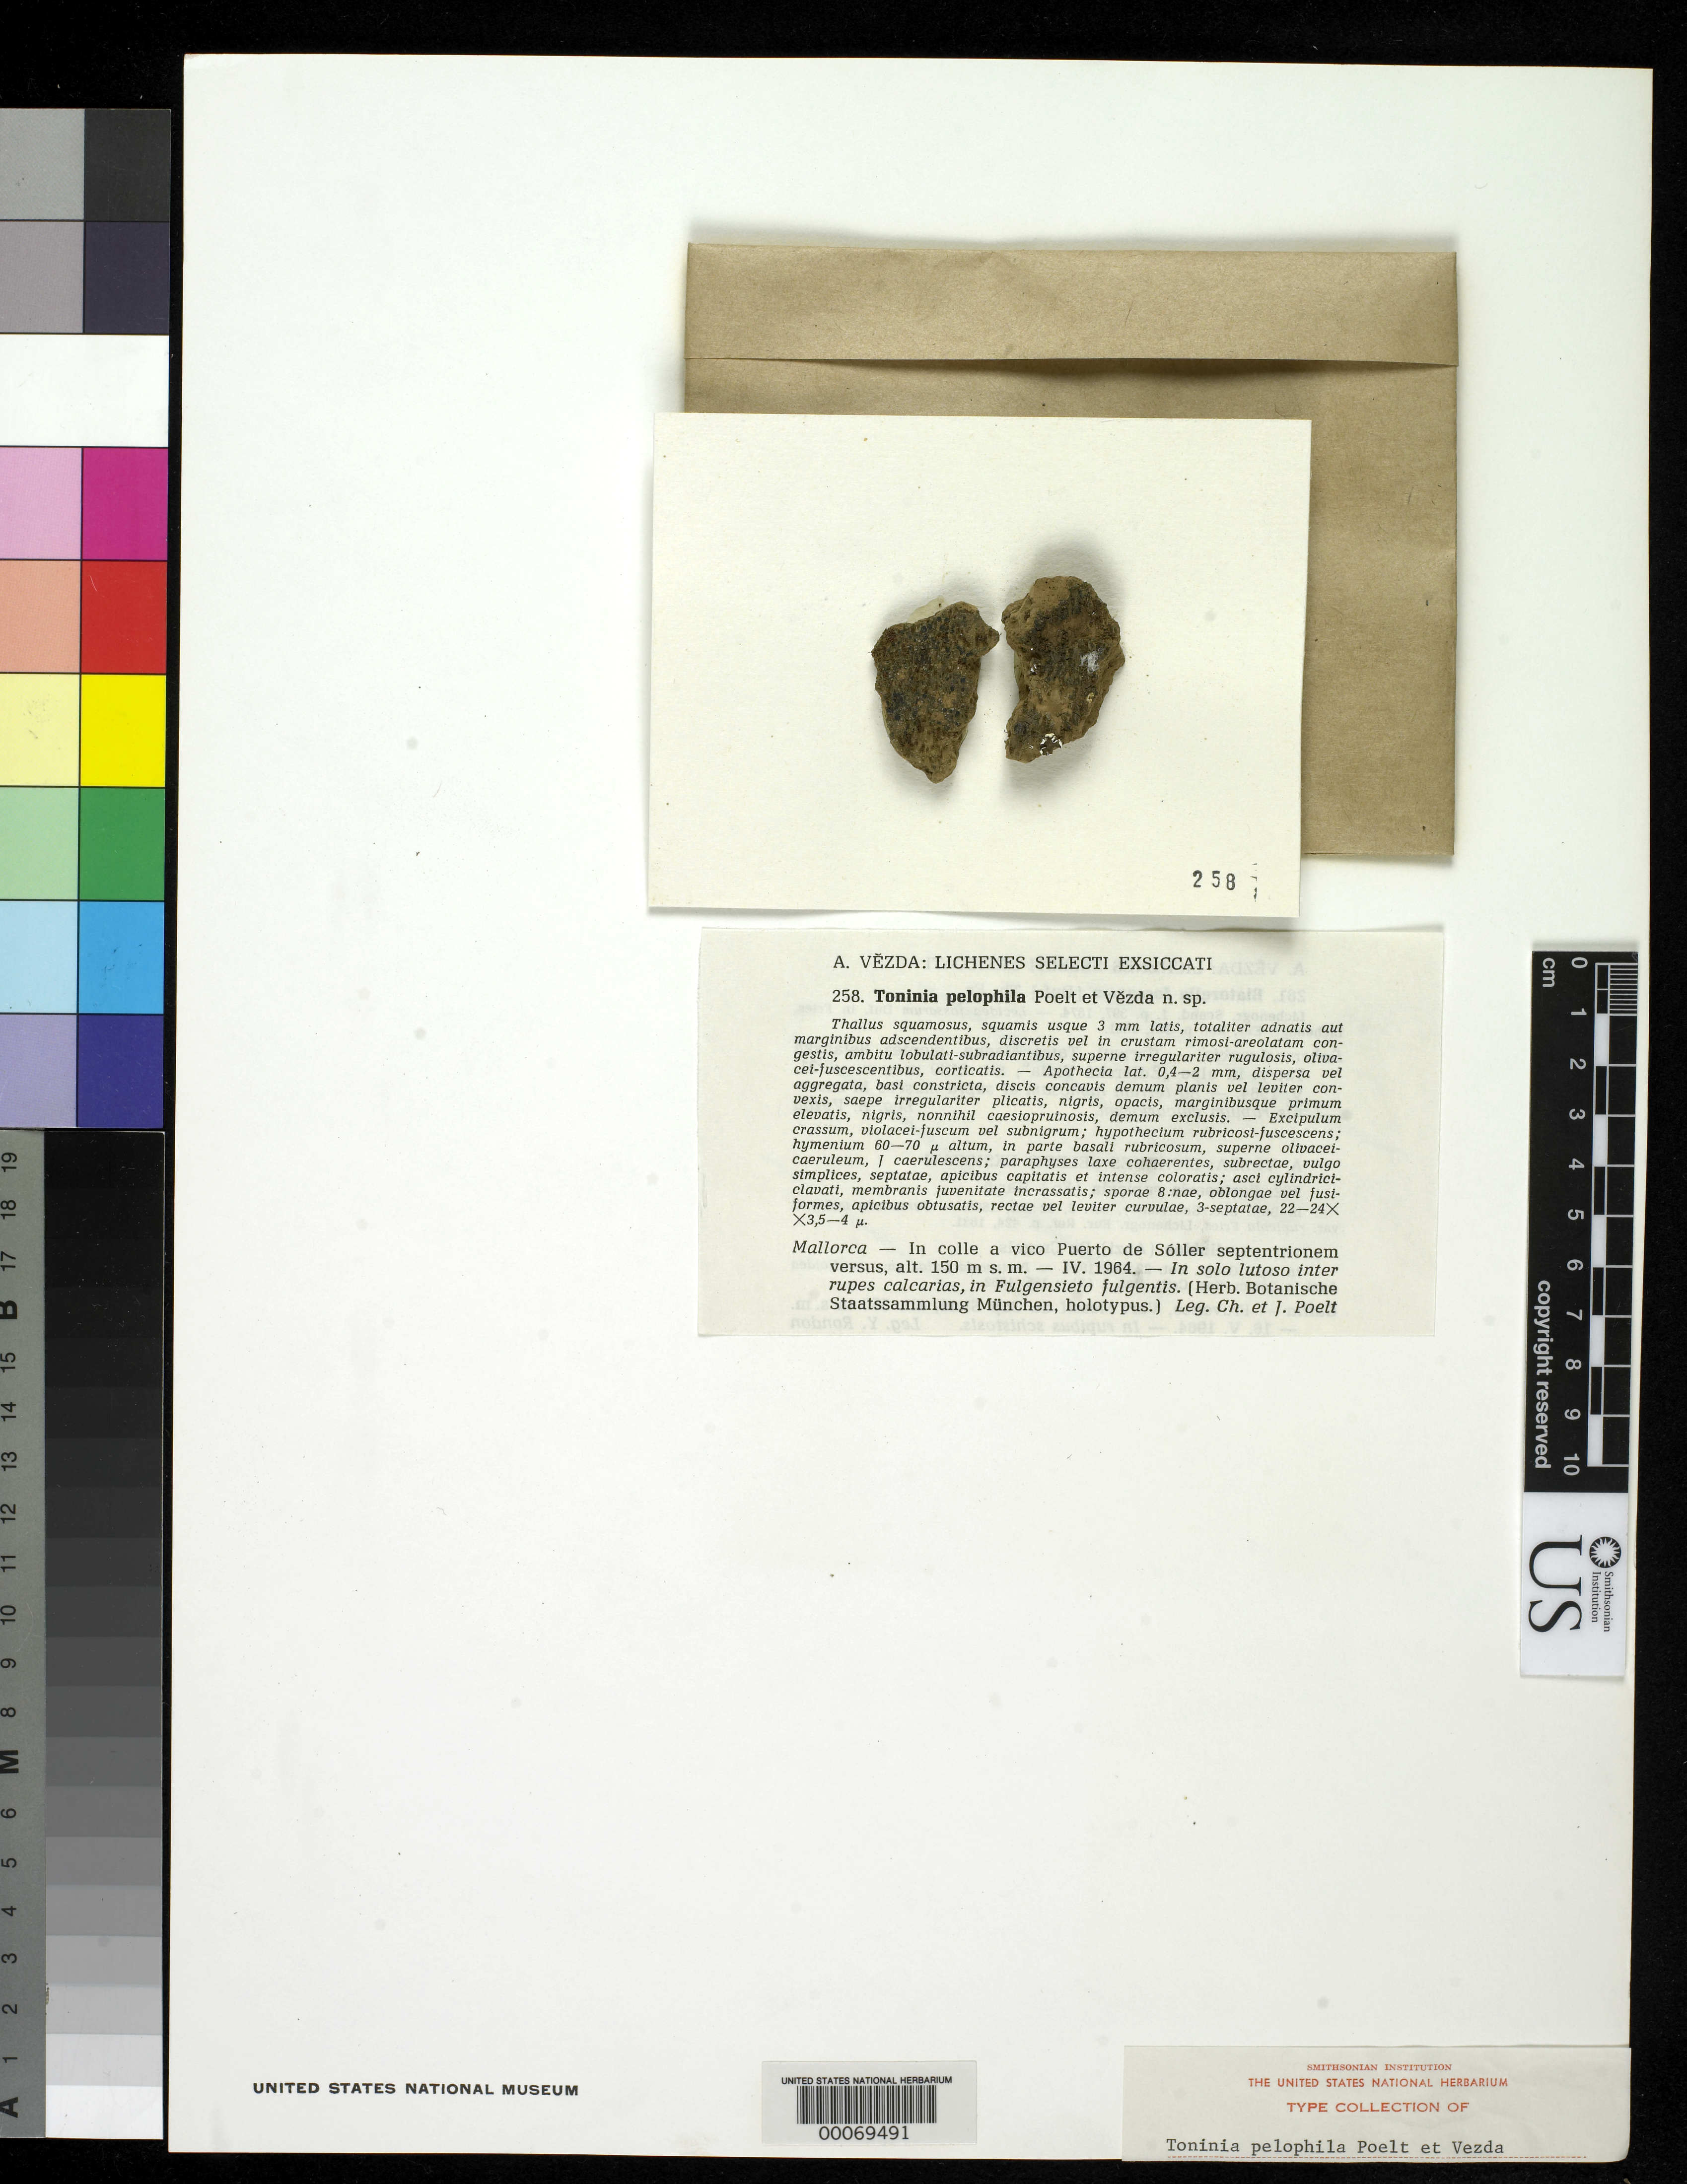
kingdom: Fungi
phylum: Ascomycota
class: Lecanoromycetes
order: Lecanorales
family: Ramalinaceae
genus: Toninia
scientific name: Toninia pelophila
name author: Poelt & Vezda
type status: Isotype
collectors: A. Vezda & J. Poelt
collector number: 258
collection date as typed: Apr 1964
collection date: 1964-04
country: Spain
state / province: Islas Baleares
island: Mallorca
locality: In colle a vico Puerto de Soller. [On hill of village of Puerto de Soller.] [Country originally entered as Vanuatu (???)].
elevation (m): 150